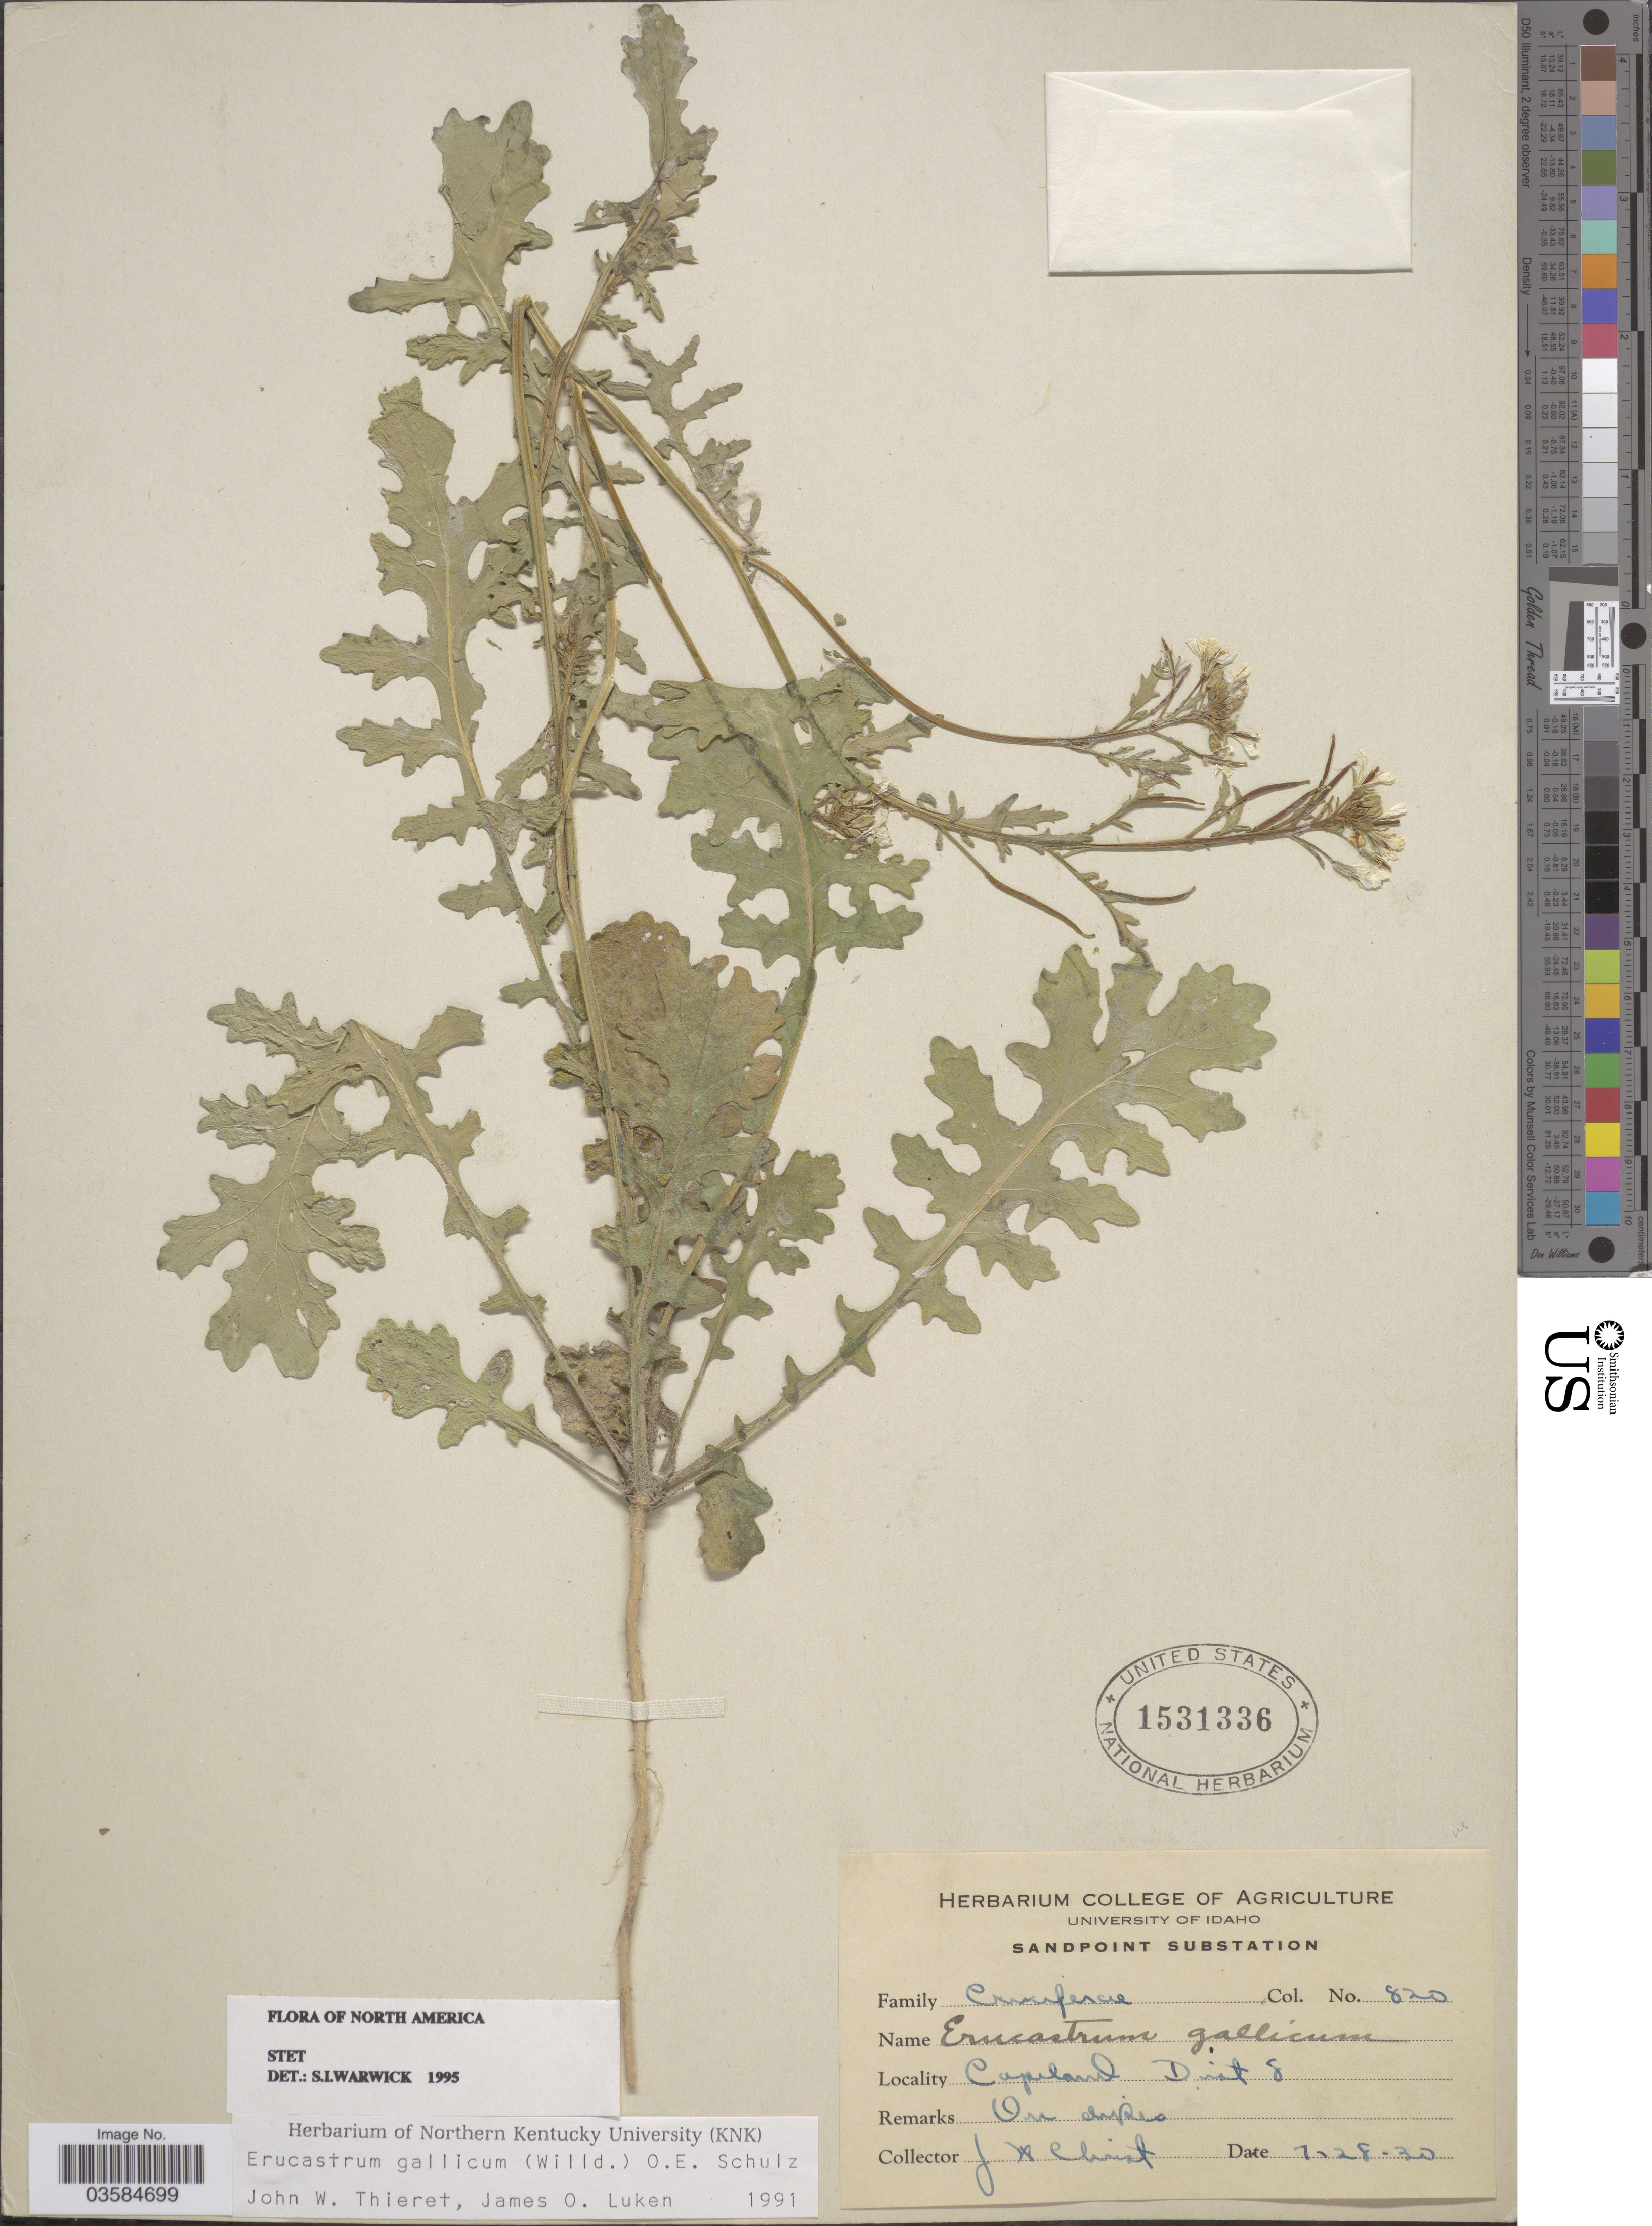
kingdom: Plantae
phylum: Tracheophyta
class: Magnoliopsida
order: Brassicales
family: Brassicaceae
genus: Erucastrum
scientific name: Erucastrum gallicum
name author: (Willd.) O.E. Schulz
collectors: J. H. Christ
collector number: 820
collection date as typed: Transcribed d/m/y: 28/7/30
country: United States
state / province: Idaho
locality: Copeland Dist. 8.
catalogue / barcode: US 1531336